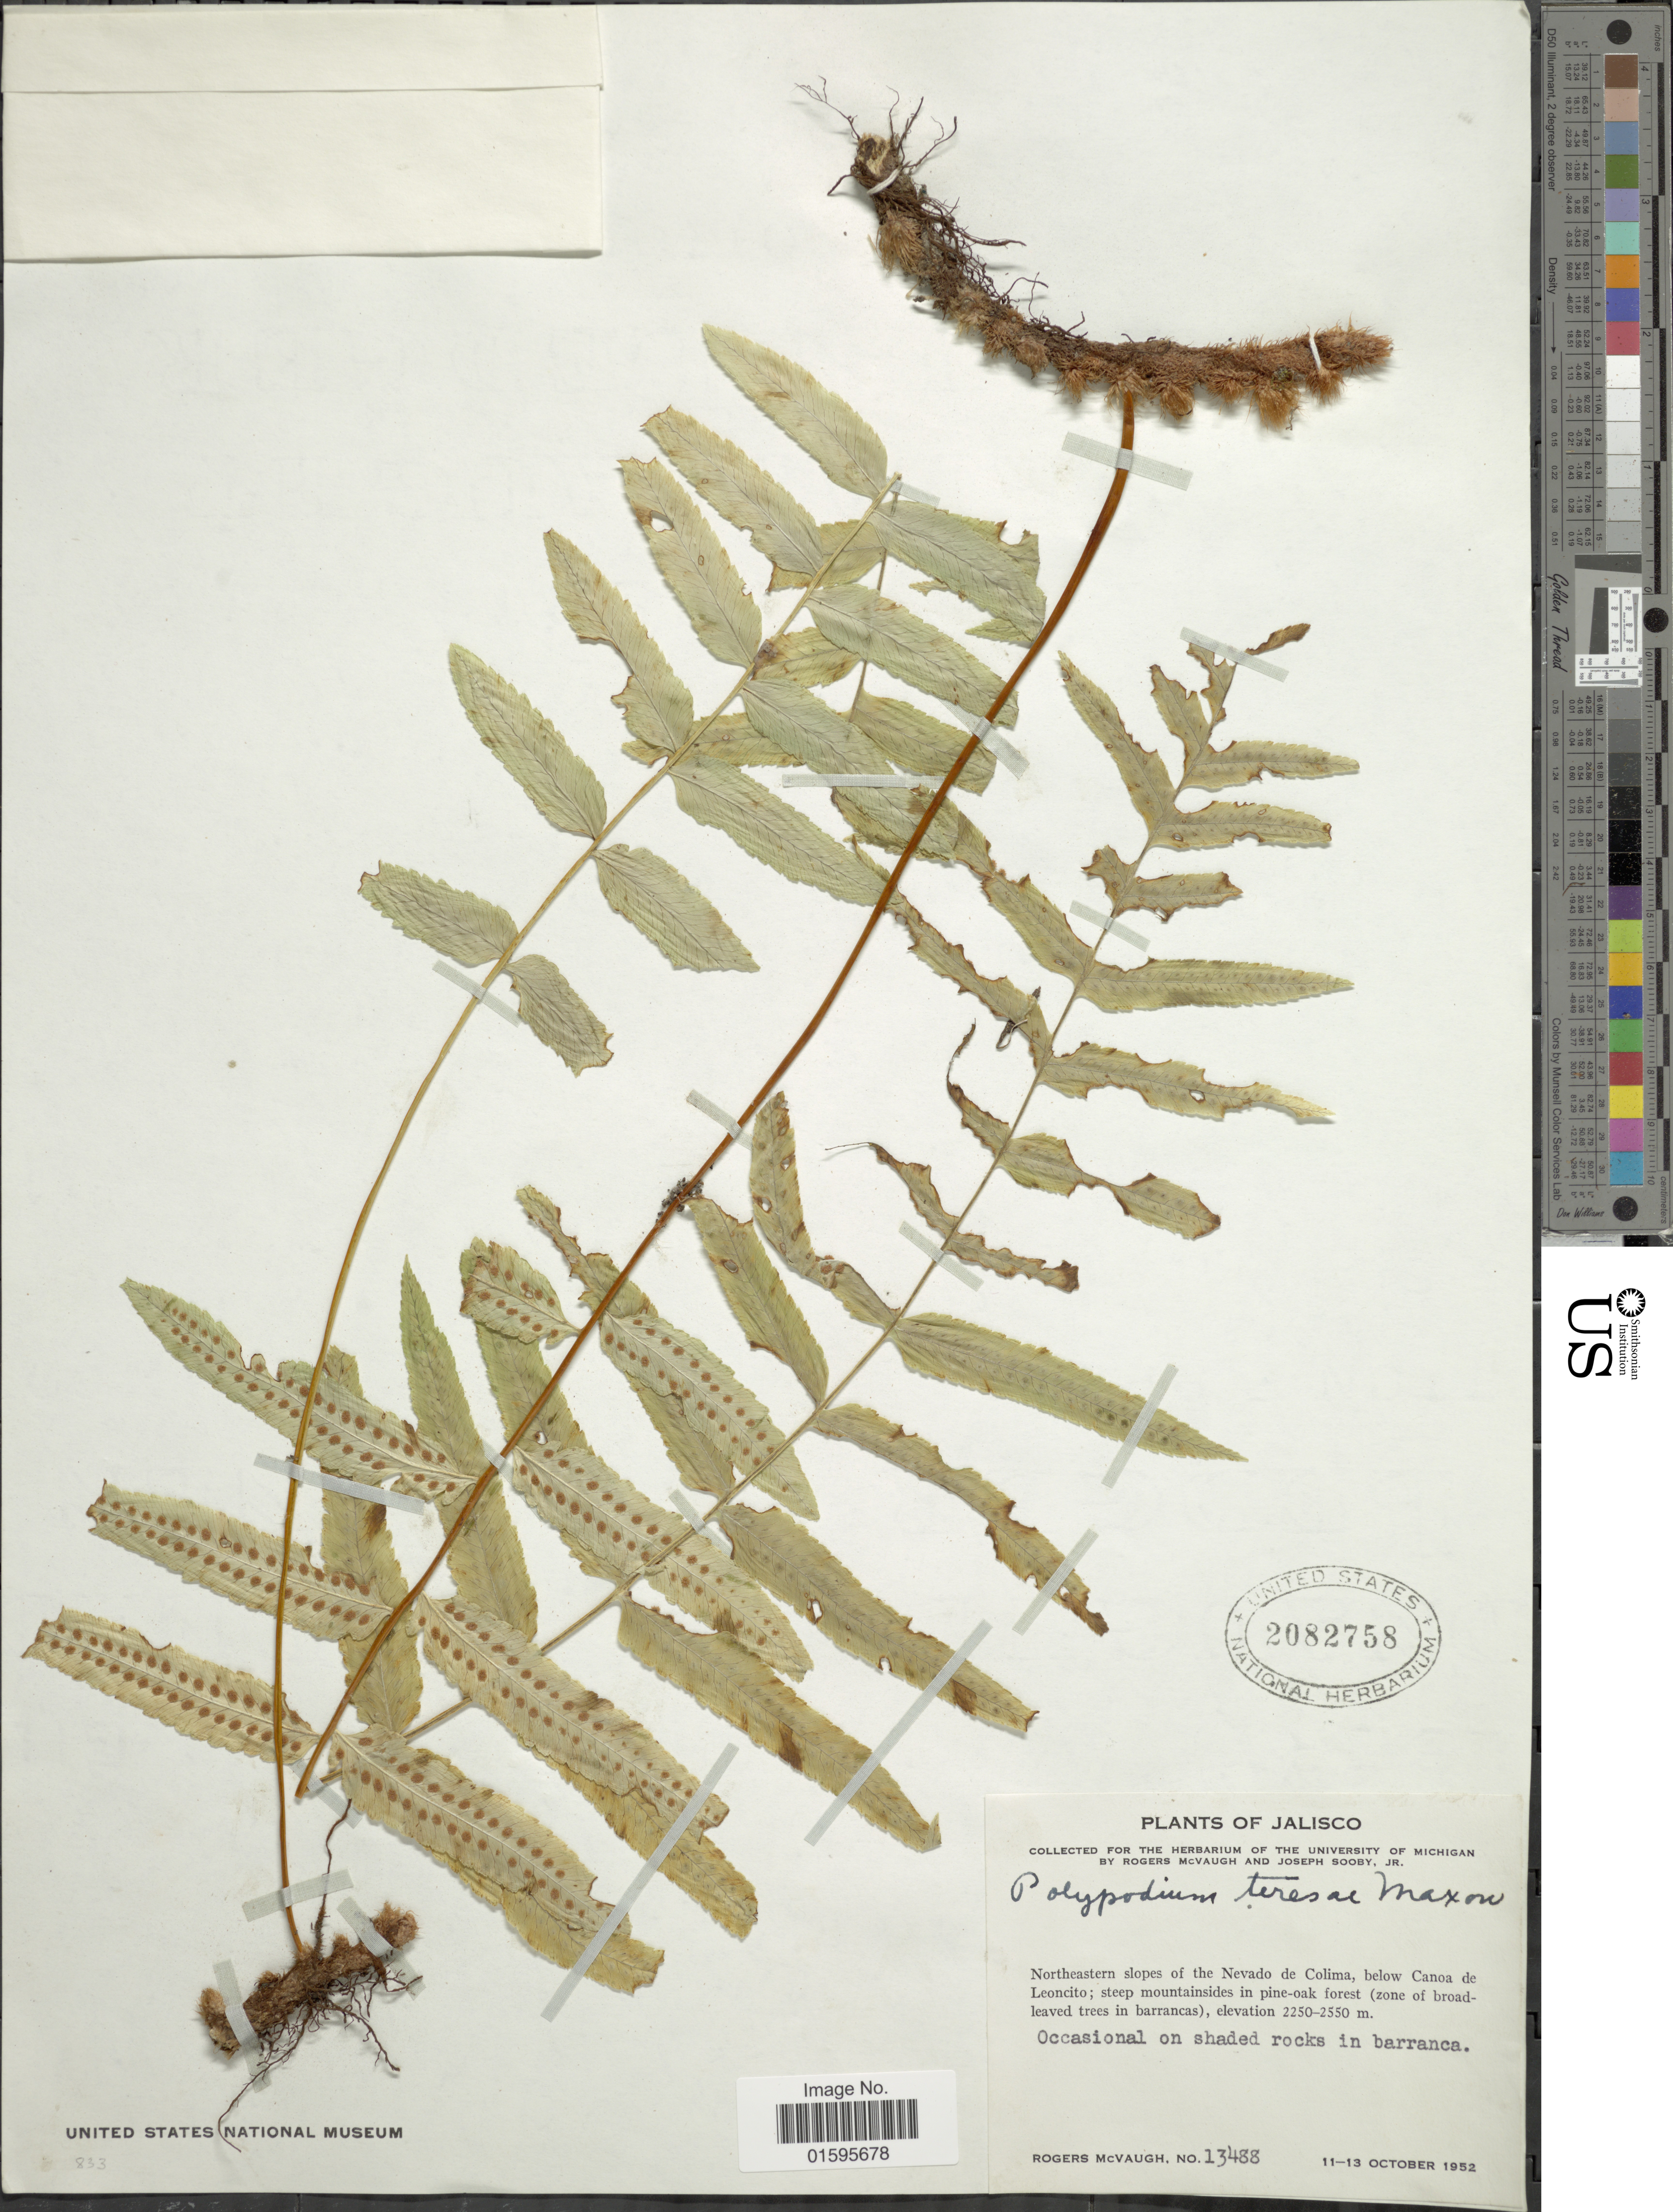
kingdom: Plantae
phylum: Tracheophyta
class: Polypodiopsida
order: Polypodiales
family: Polypodiaceae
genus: Polypodium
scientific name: Polypodium subpetiolatum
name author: Hook.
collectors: R. McVaugh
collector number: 13488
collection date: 1952-10-11/1952-10-13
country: Mexico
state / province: Jalisco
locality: Northeastern slopes of the Nevado de Colima, below Canoa de Leoncito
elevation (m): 2250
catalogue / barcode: US 2082758